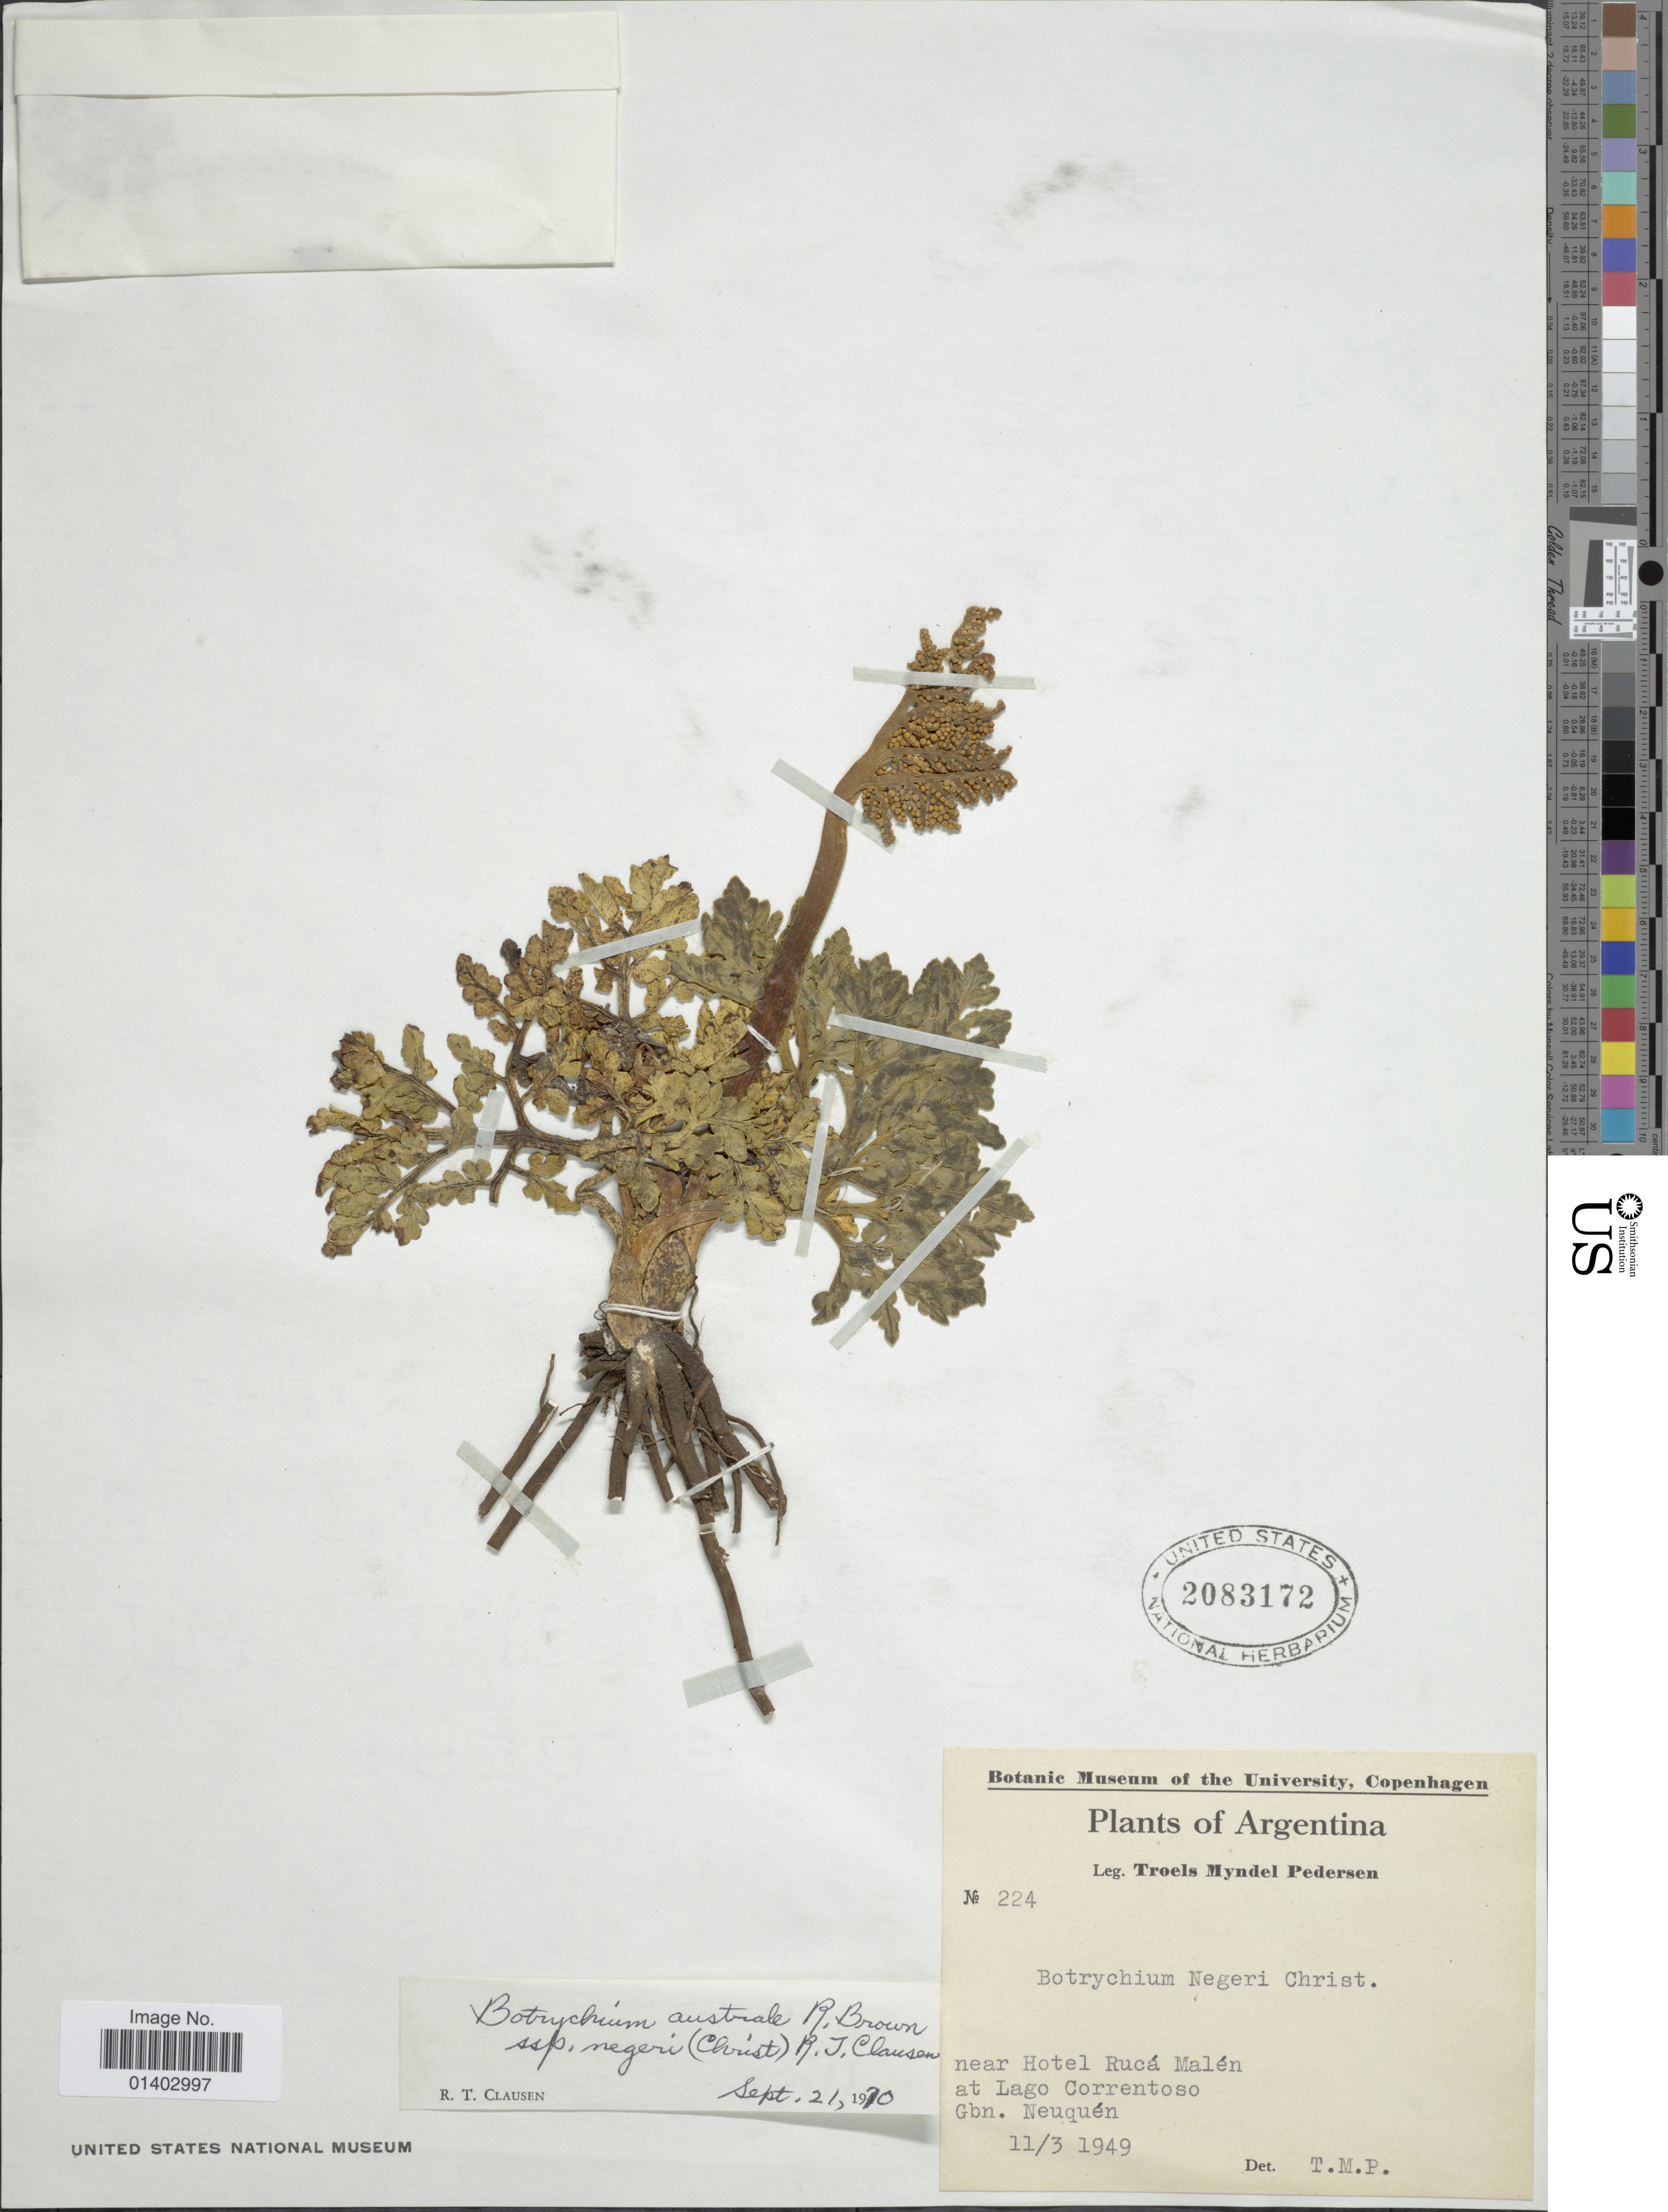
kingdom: Plantae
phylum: Tracheophyta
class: Polypodiopsida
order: Ophioglossales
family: Ophioglossaceae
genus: Botrychium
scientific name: Botrychium australe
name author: R. Br.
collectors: T. Pederson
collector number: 224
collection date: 1949-03-11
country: Argentina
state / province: Neuquen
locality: Near Hotel Rucá Malén at Lago Correntoso Gbn Neuquén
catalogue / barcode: US 2083172